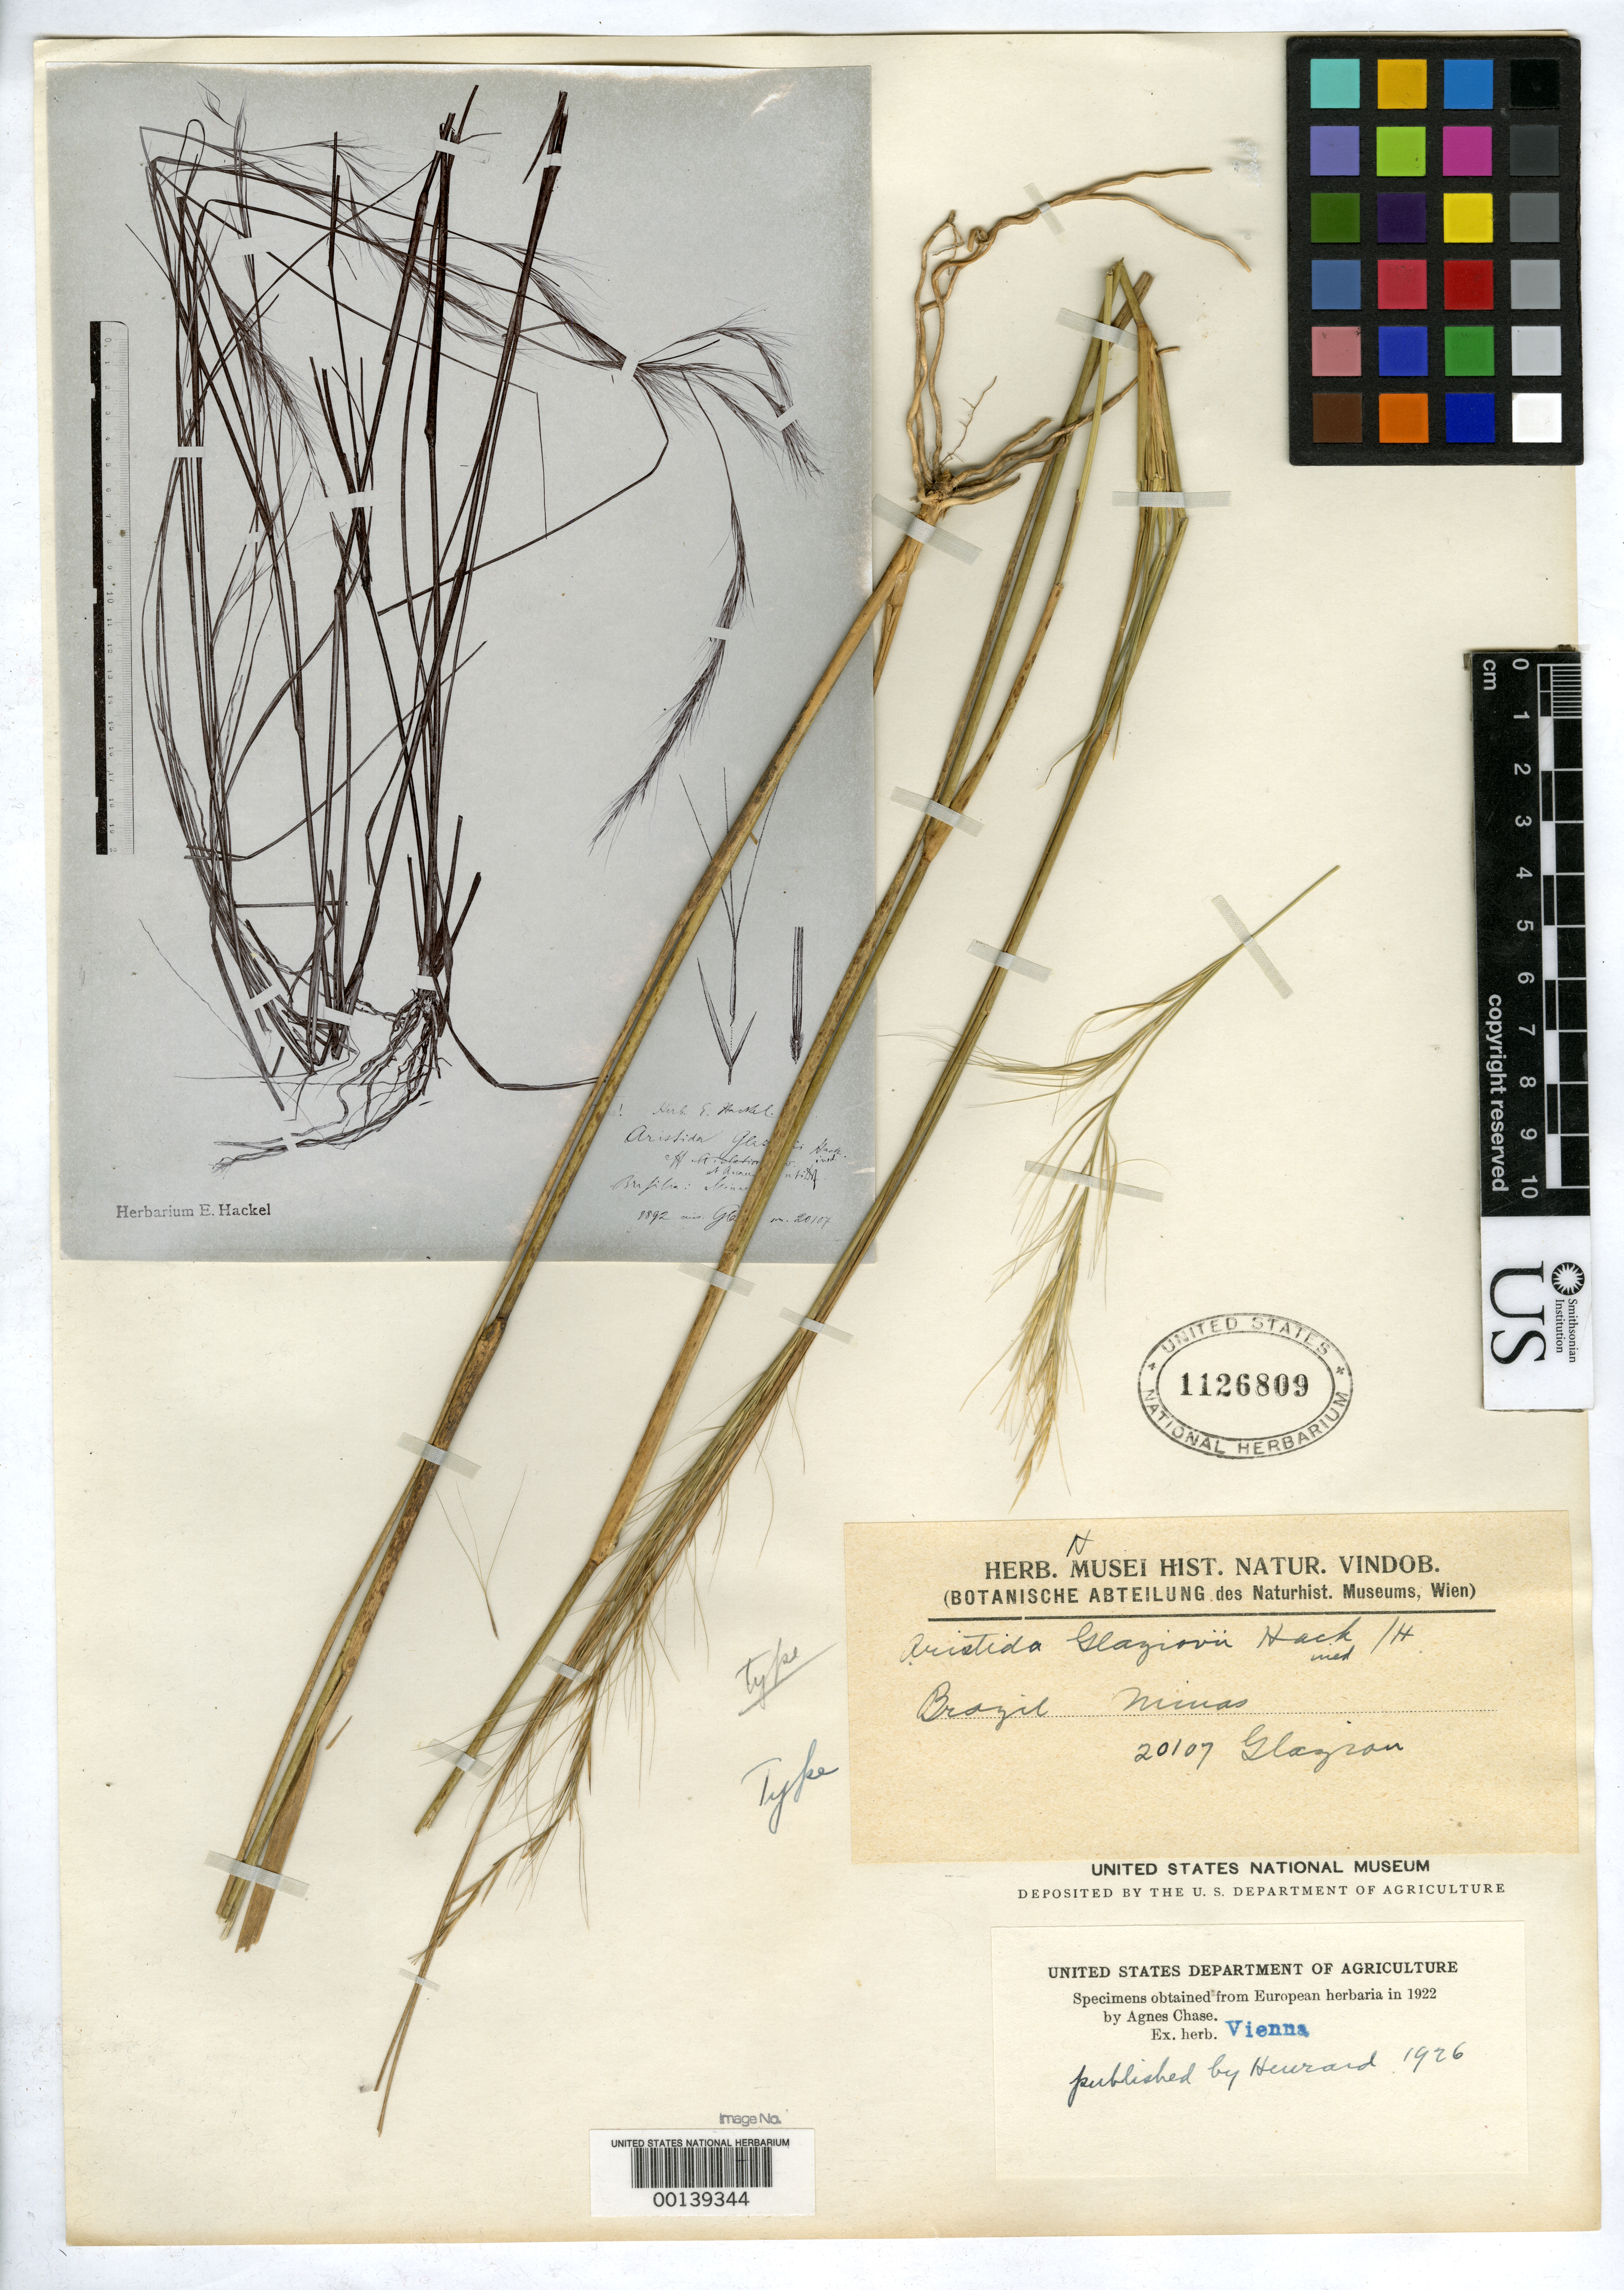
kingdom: Plantae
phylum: Tracheophyta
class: Liliopsida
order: Poales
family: Poaceae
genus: Aristida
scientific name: Aristida glaziovii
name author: Hack. ex Henr.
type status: Isotype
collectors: A. F. M. Glaziou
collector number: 20107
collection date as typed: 1892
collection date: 1892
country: Brazil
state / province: Minas Gerais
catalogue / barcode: US 1126809